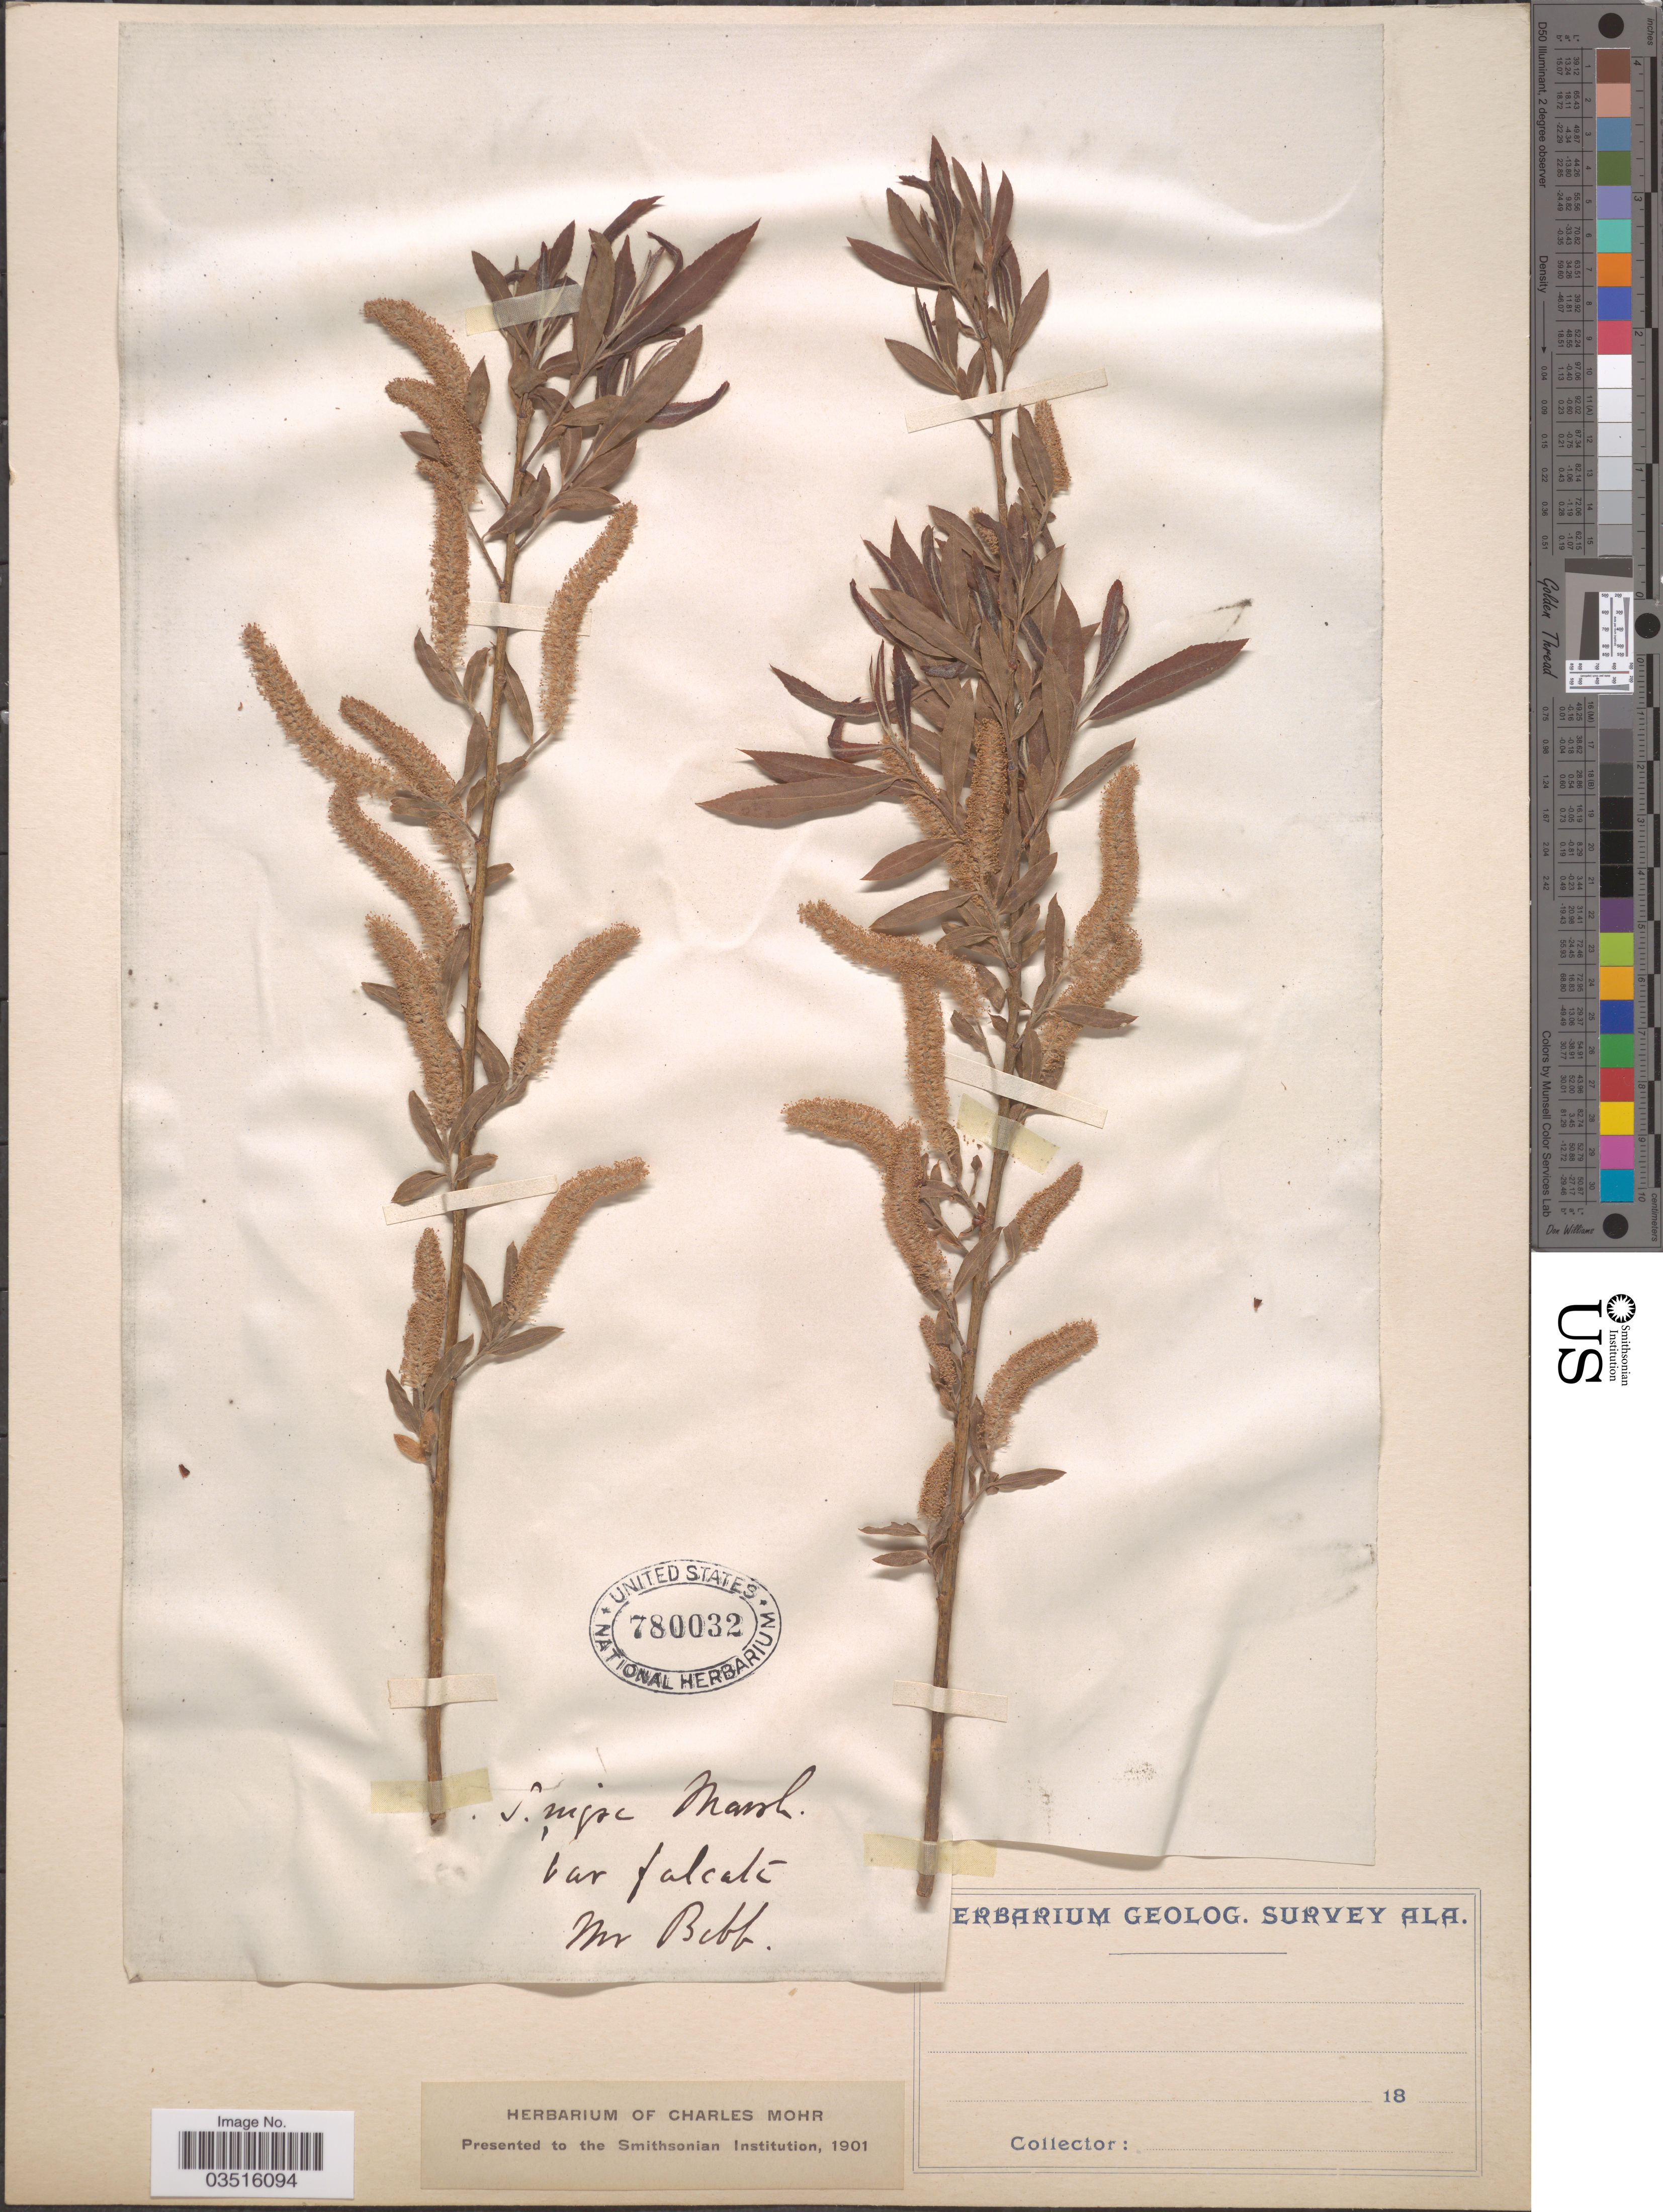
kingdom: Plantae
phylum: Tracheophyta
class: Magnoliopsida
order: Malpighiales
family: Salicaceae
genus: Salix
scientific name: Salix nigra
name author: Marshall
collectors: -. Bebb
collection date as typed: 18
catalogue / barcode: US 780032